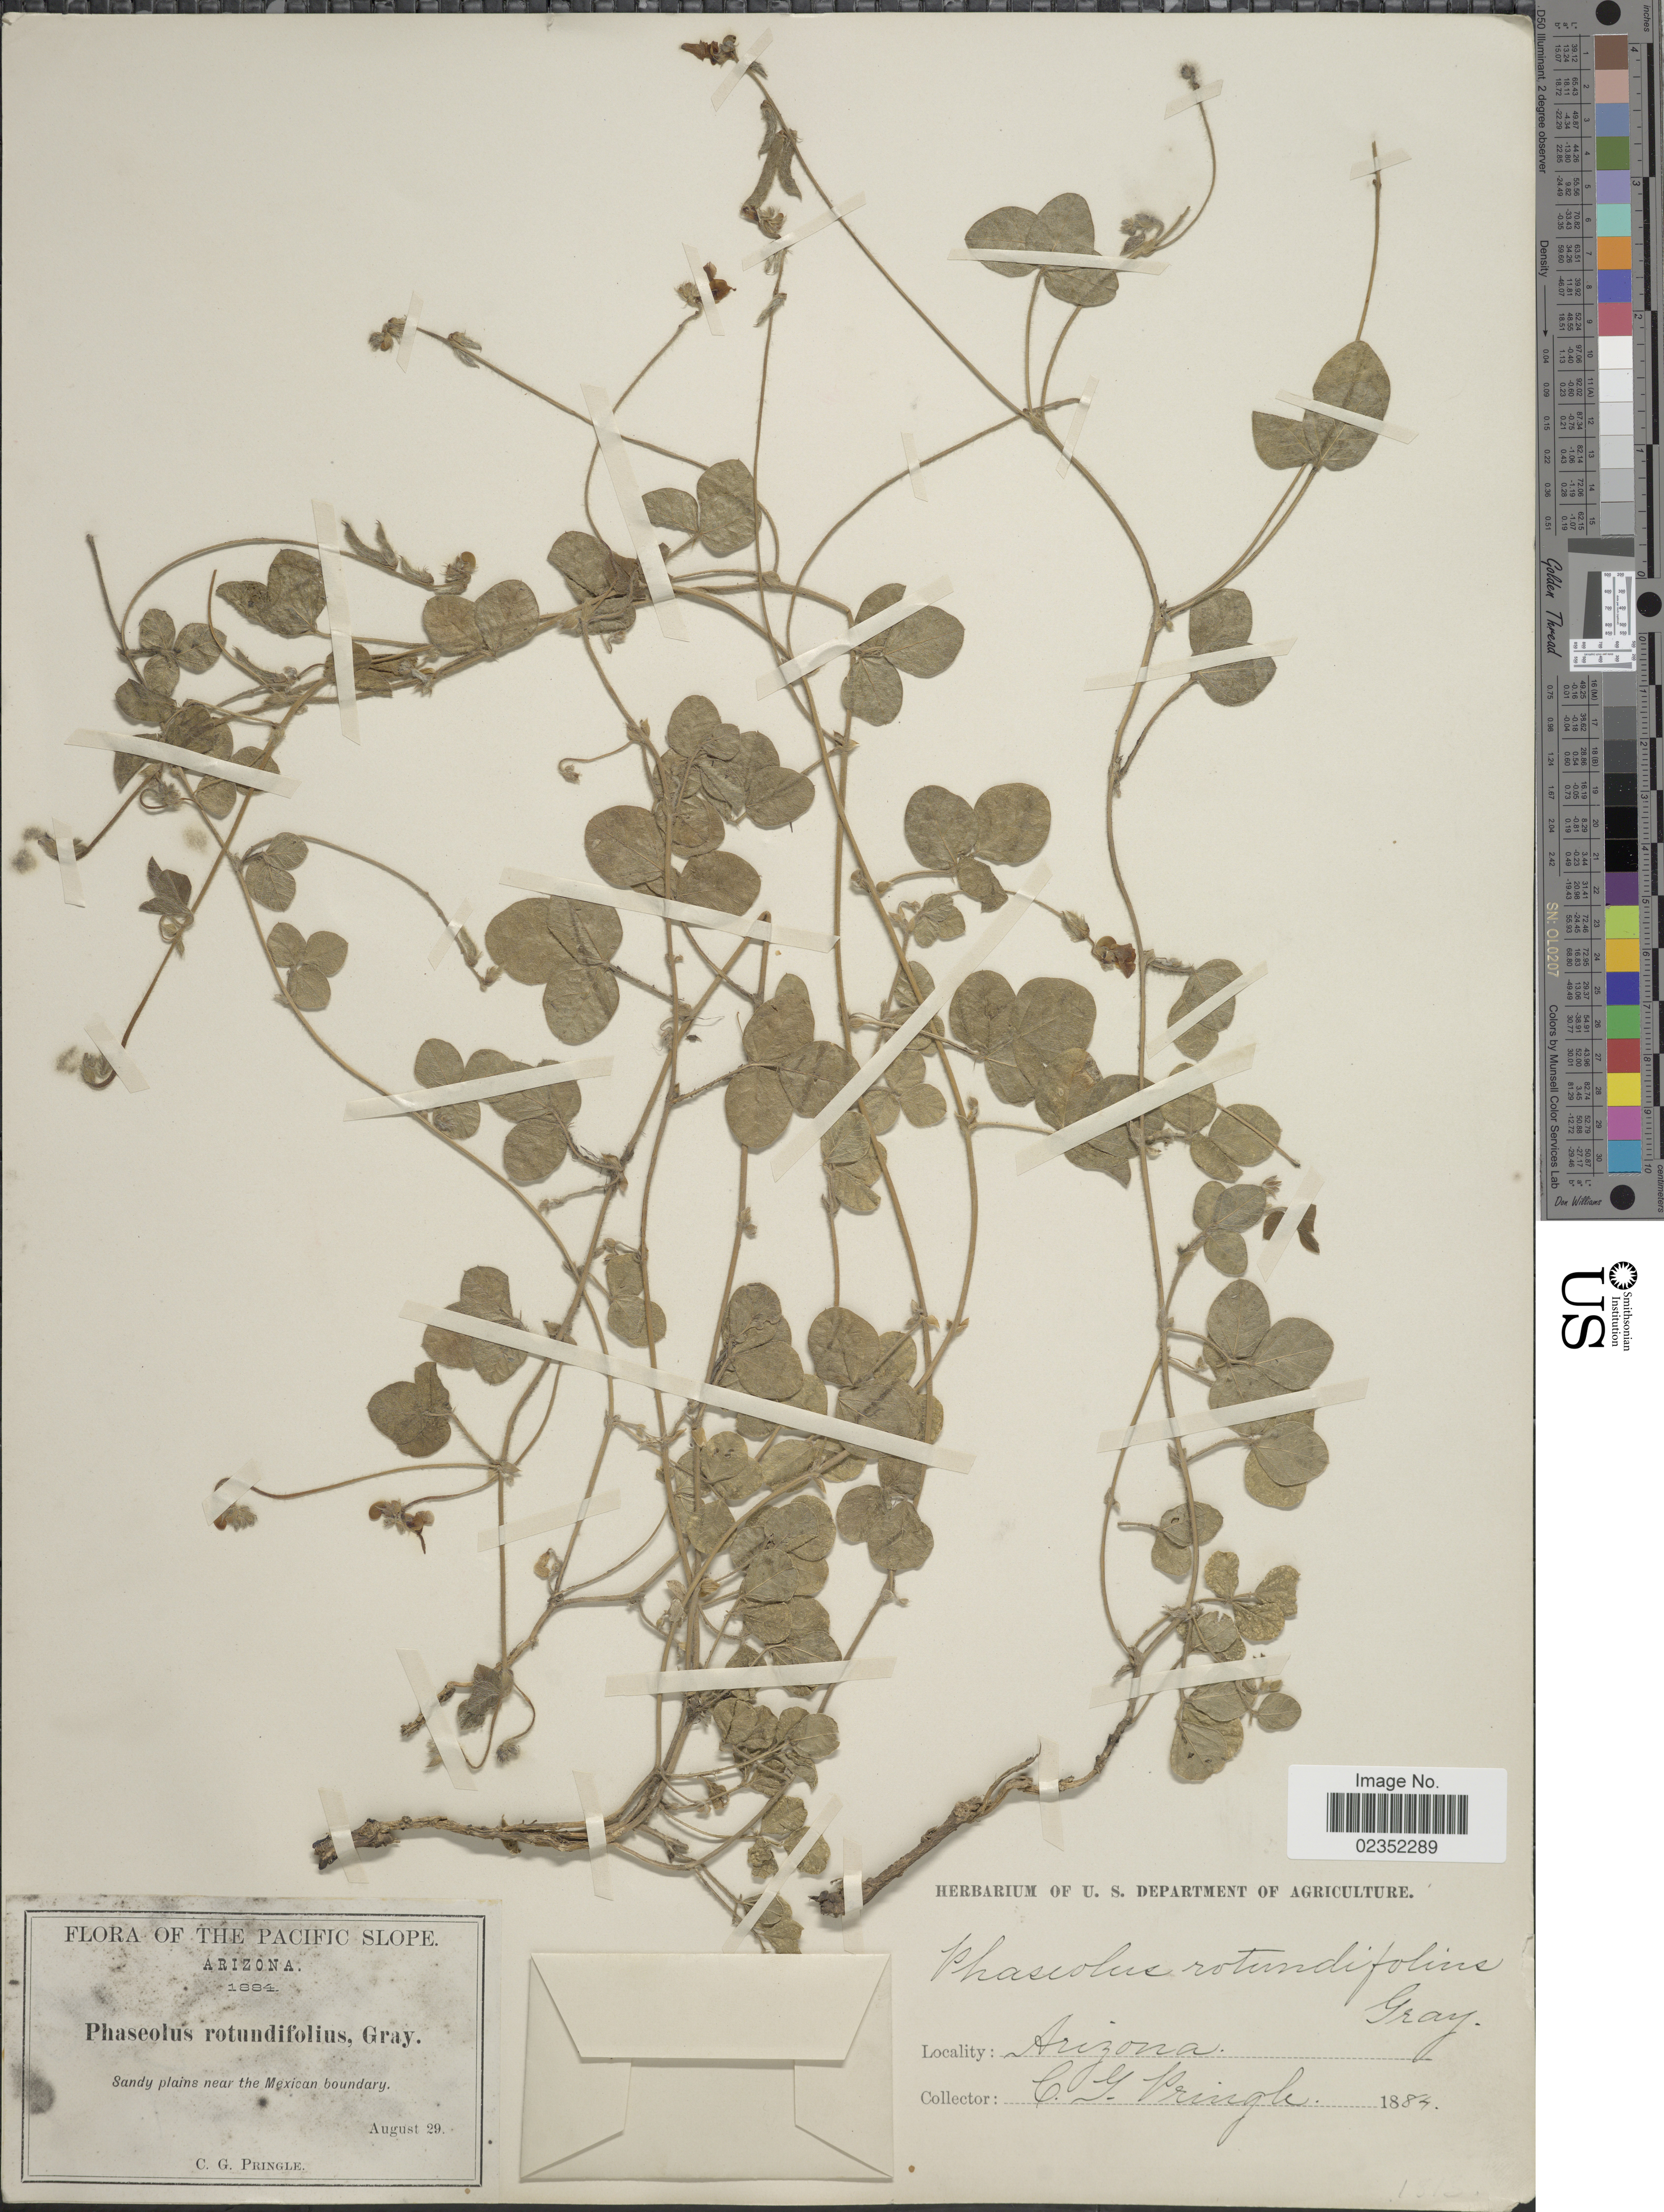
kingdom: Plantae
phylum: Tracheophyta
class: Magnoliopsida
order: Fabales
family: Fabaceae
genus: Macroptilium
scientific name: Macroptilium heterophyllum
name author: (Willd.) Maréchal & Baudet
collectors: C. G. Pringle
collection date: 1884-08-29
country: United States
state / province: Arizona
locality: Pacific Slope. Arizona. Sandy plains near the Mexican boundary